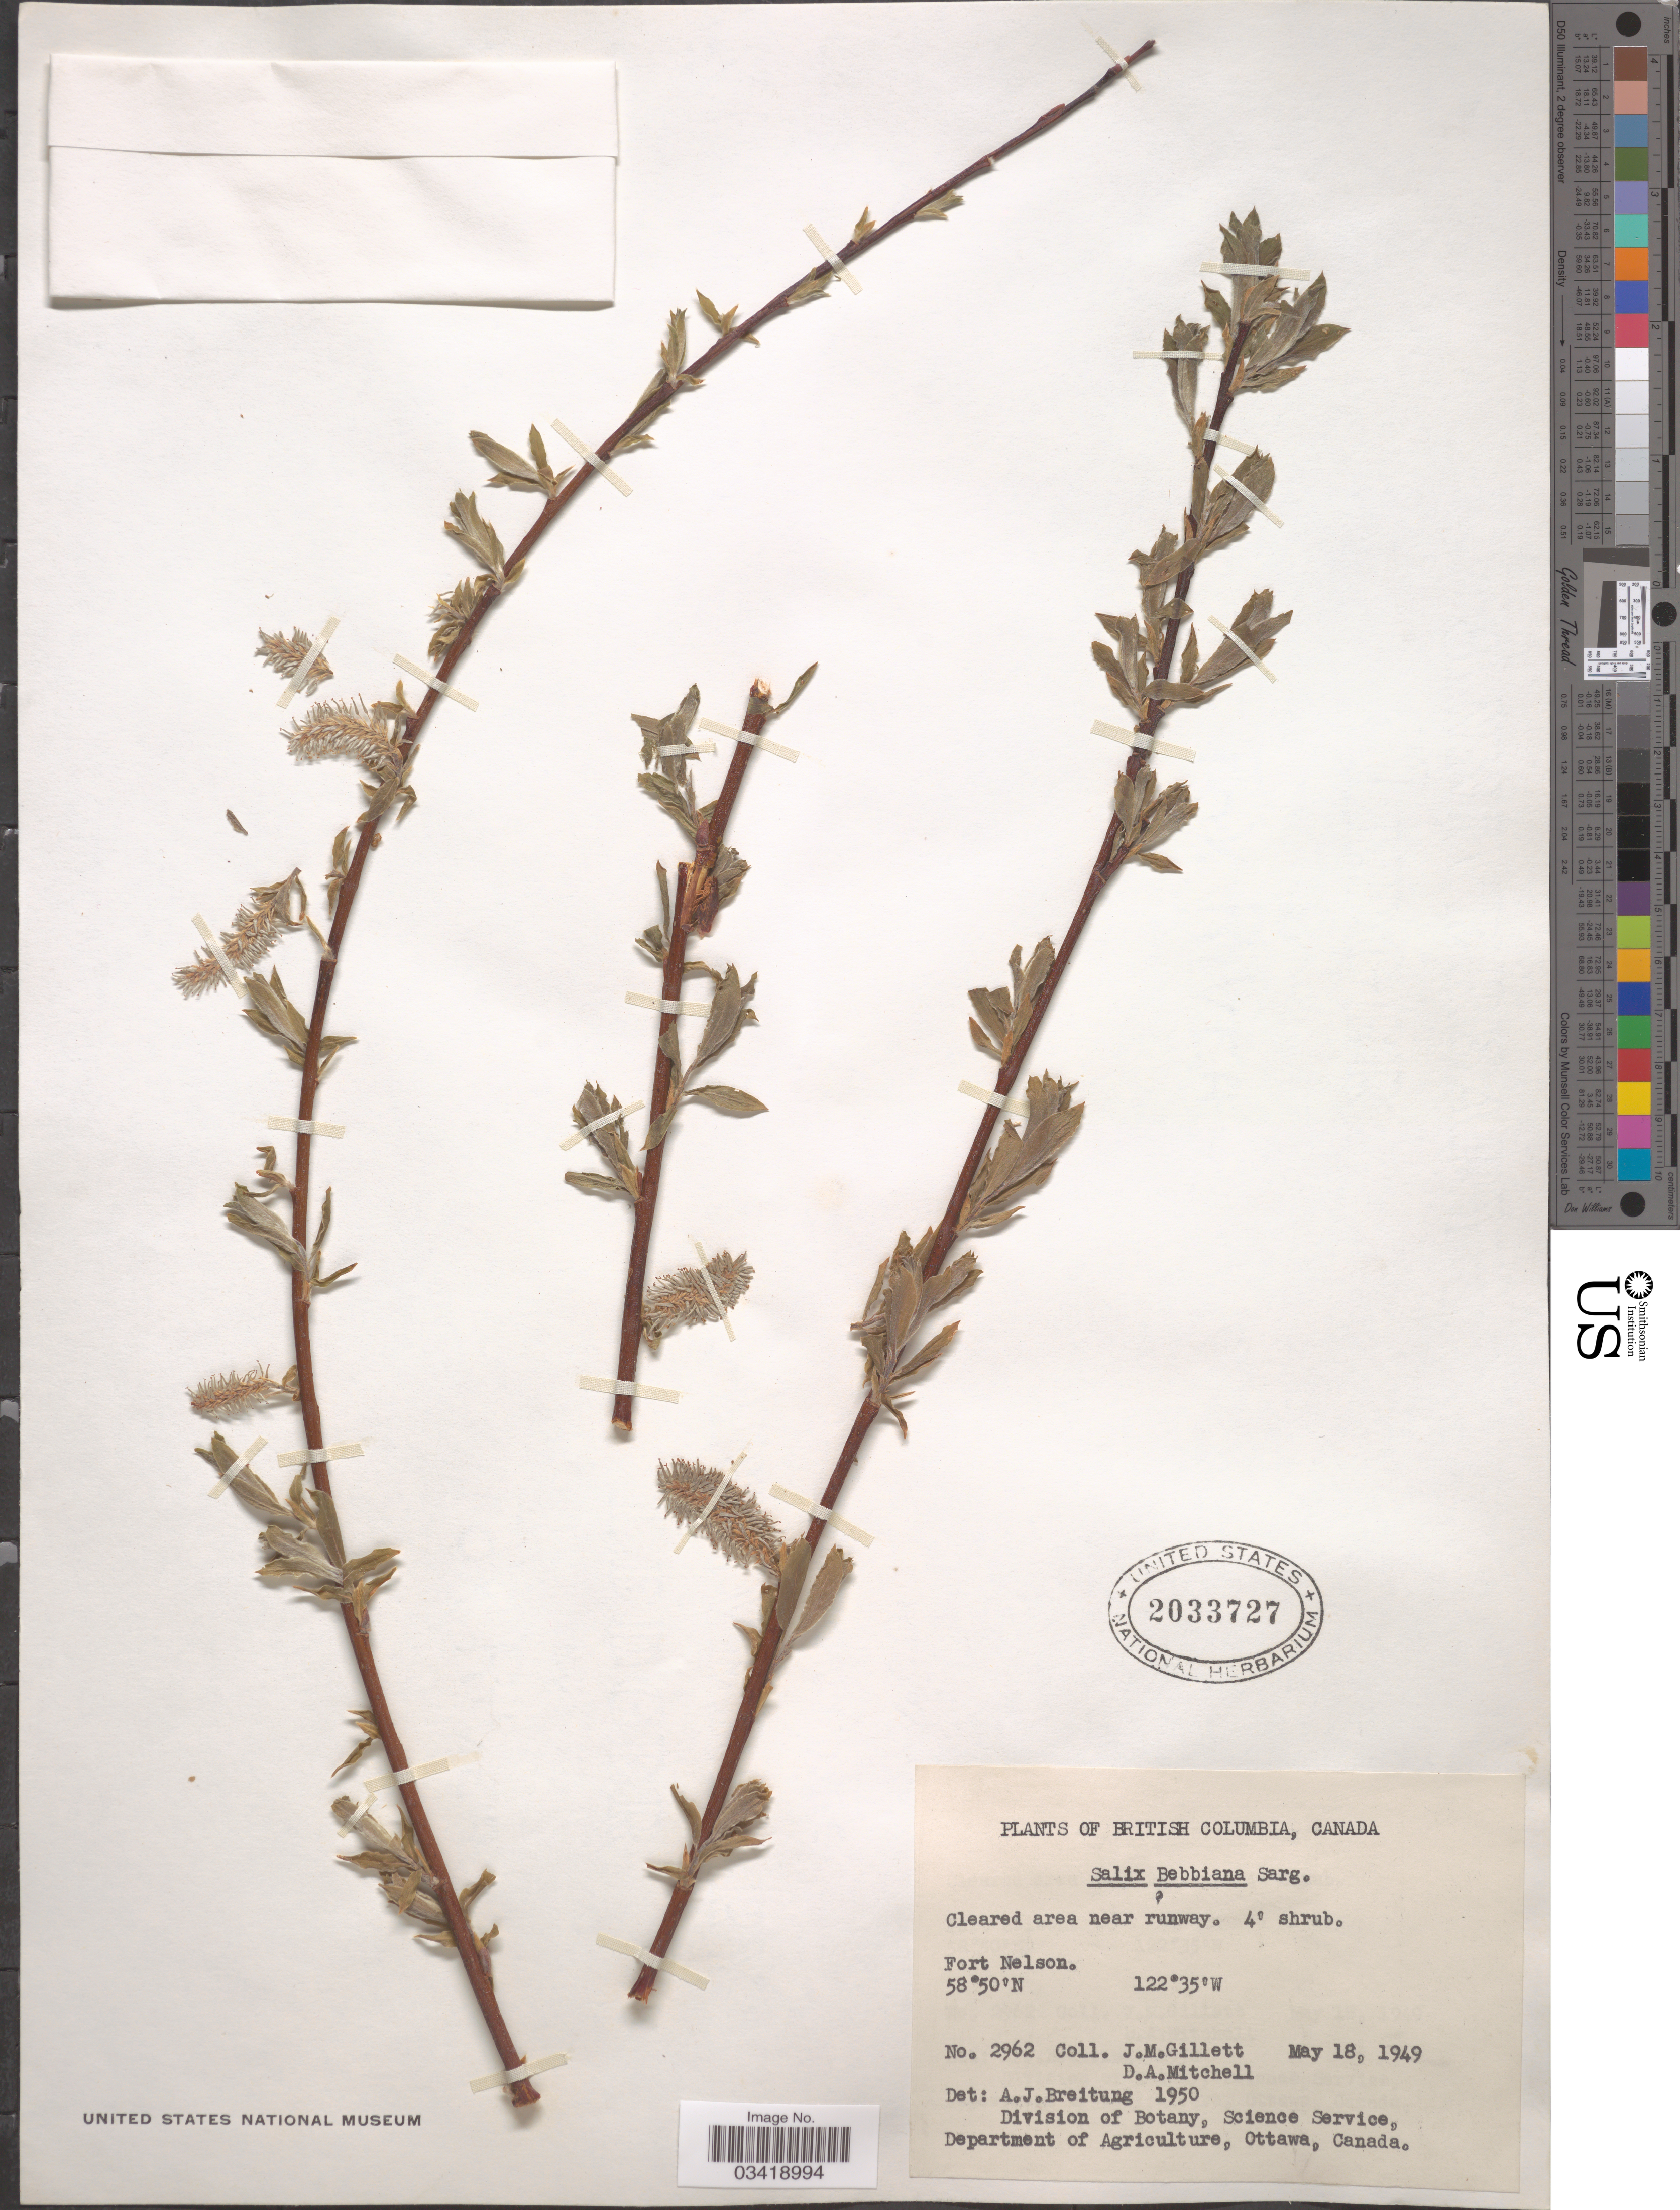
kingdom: Plantae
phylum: Tracheophyta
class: Magnoliopsida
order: Malpighiales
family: Salicaceae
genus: Salix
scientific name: Salix bebbiana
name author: Sarg.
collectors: J. M. Gillett & D. Mitchell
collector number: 2962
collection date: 1949-05-18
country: Canada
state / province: British Columbia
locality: Fort Nelson.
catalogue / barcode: US 2033727